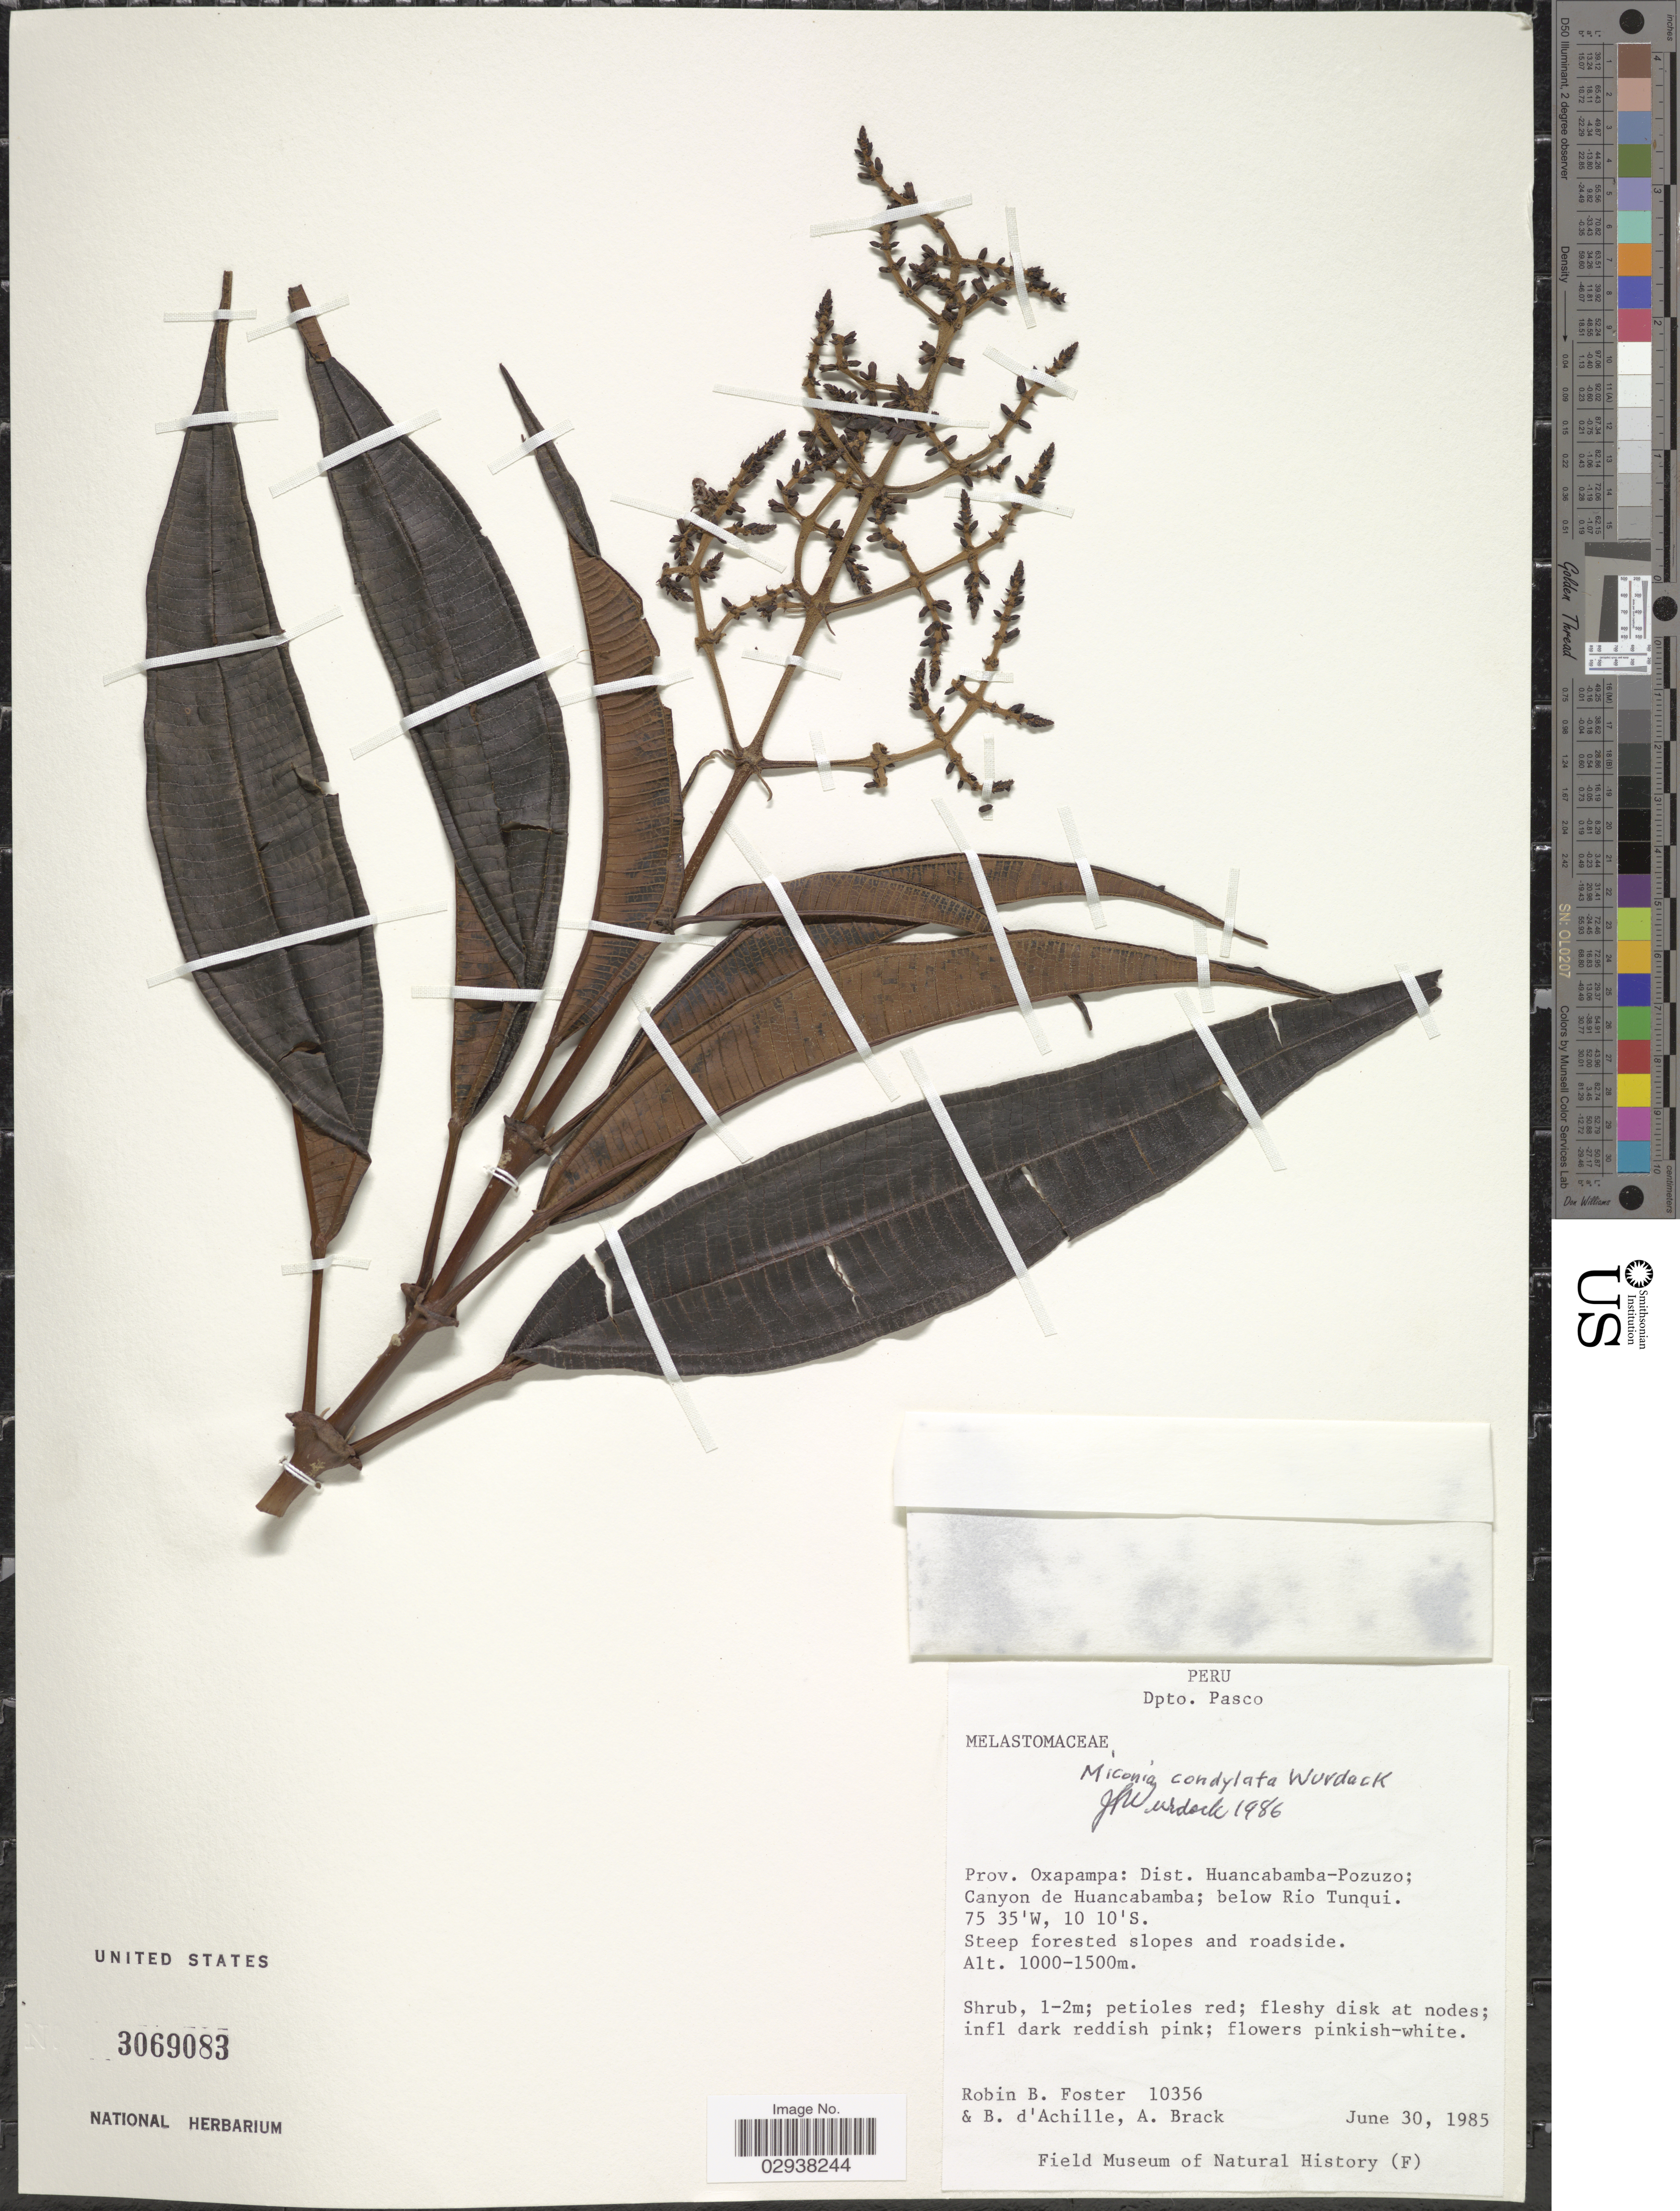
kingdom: Plantae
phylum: Tracheophyta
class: Magnoliopsida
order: Myrtales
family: Melastomataceae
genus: Miconia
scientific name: Miconia condylata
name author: Wurdack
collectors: R. B. Foster, B. d'Achille & A. Brack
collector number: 10356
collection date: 1985-06-30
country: Peru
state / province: Pasco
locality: Dpto. Pasco. Prov. Oxapampa: Dist. Huancabamba-Pozuzo; Canyon de Huancabamba; below Rio Tunqui.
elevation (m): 1000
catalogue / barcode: US 3069083